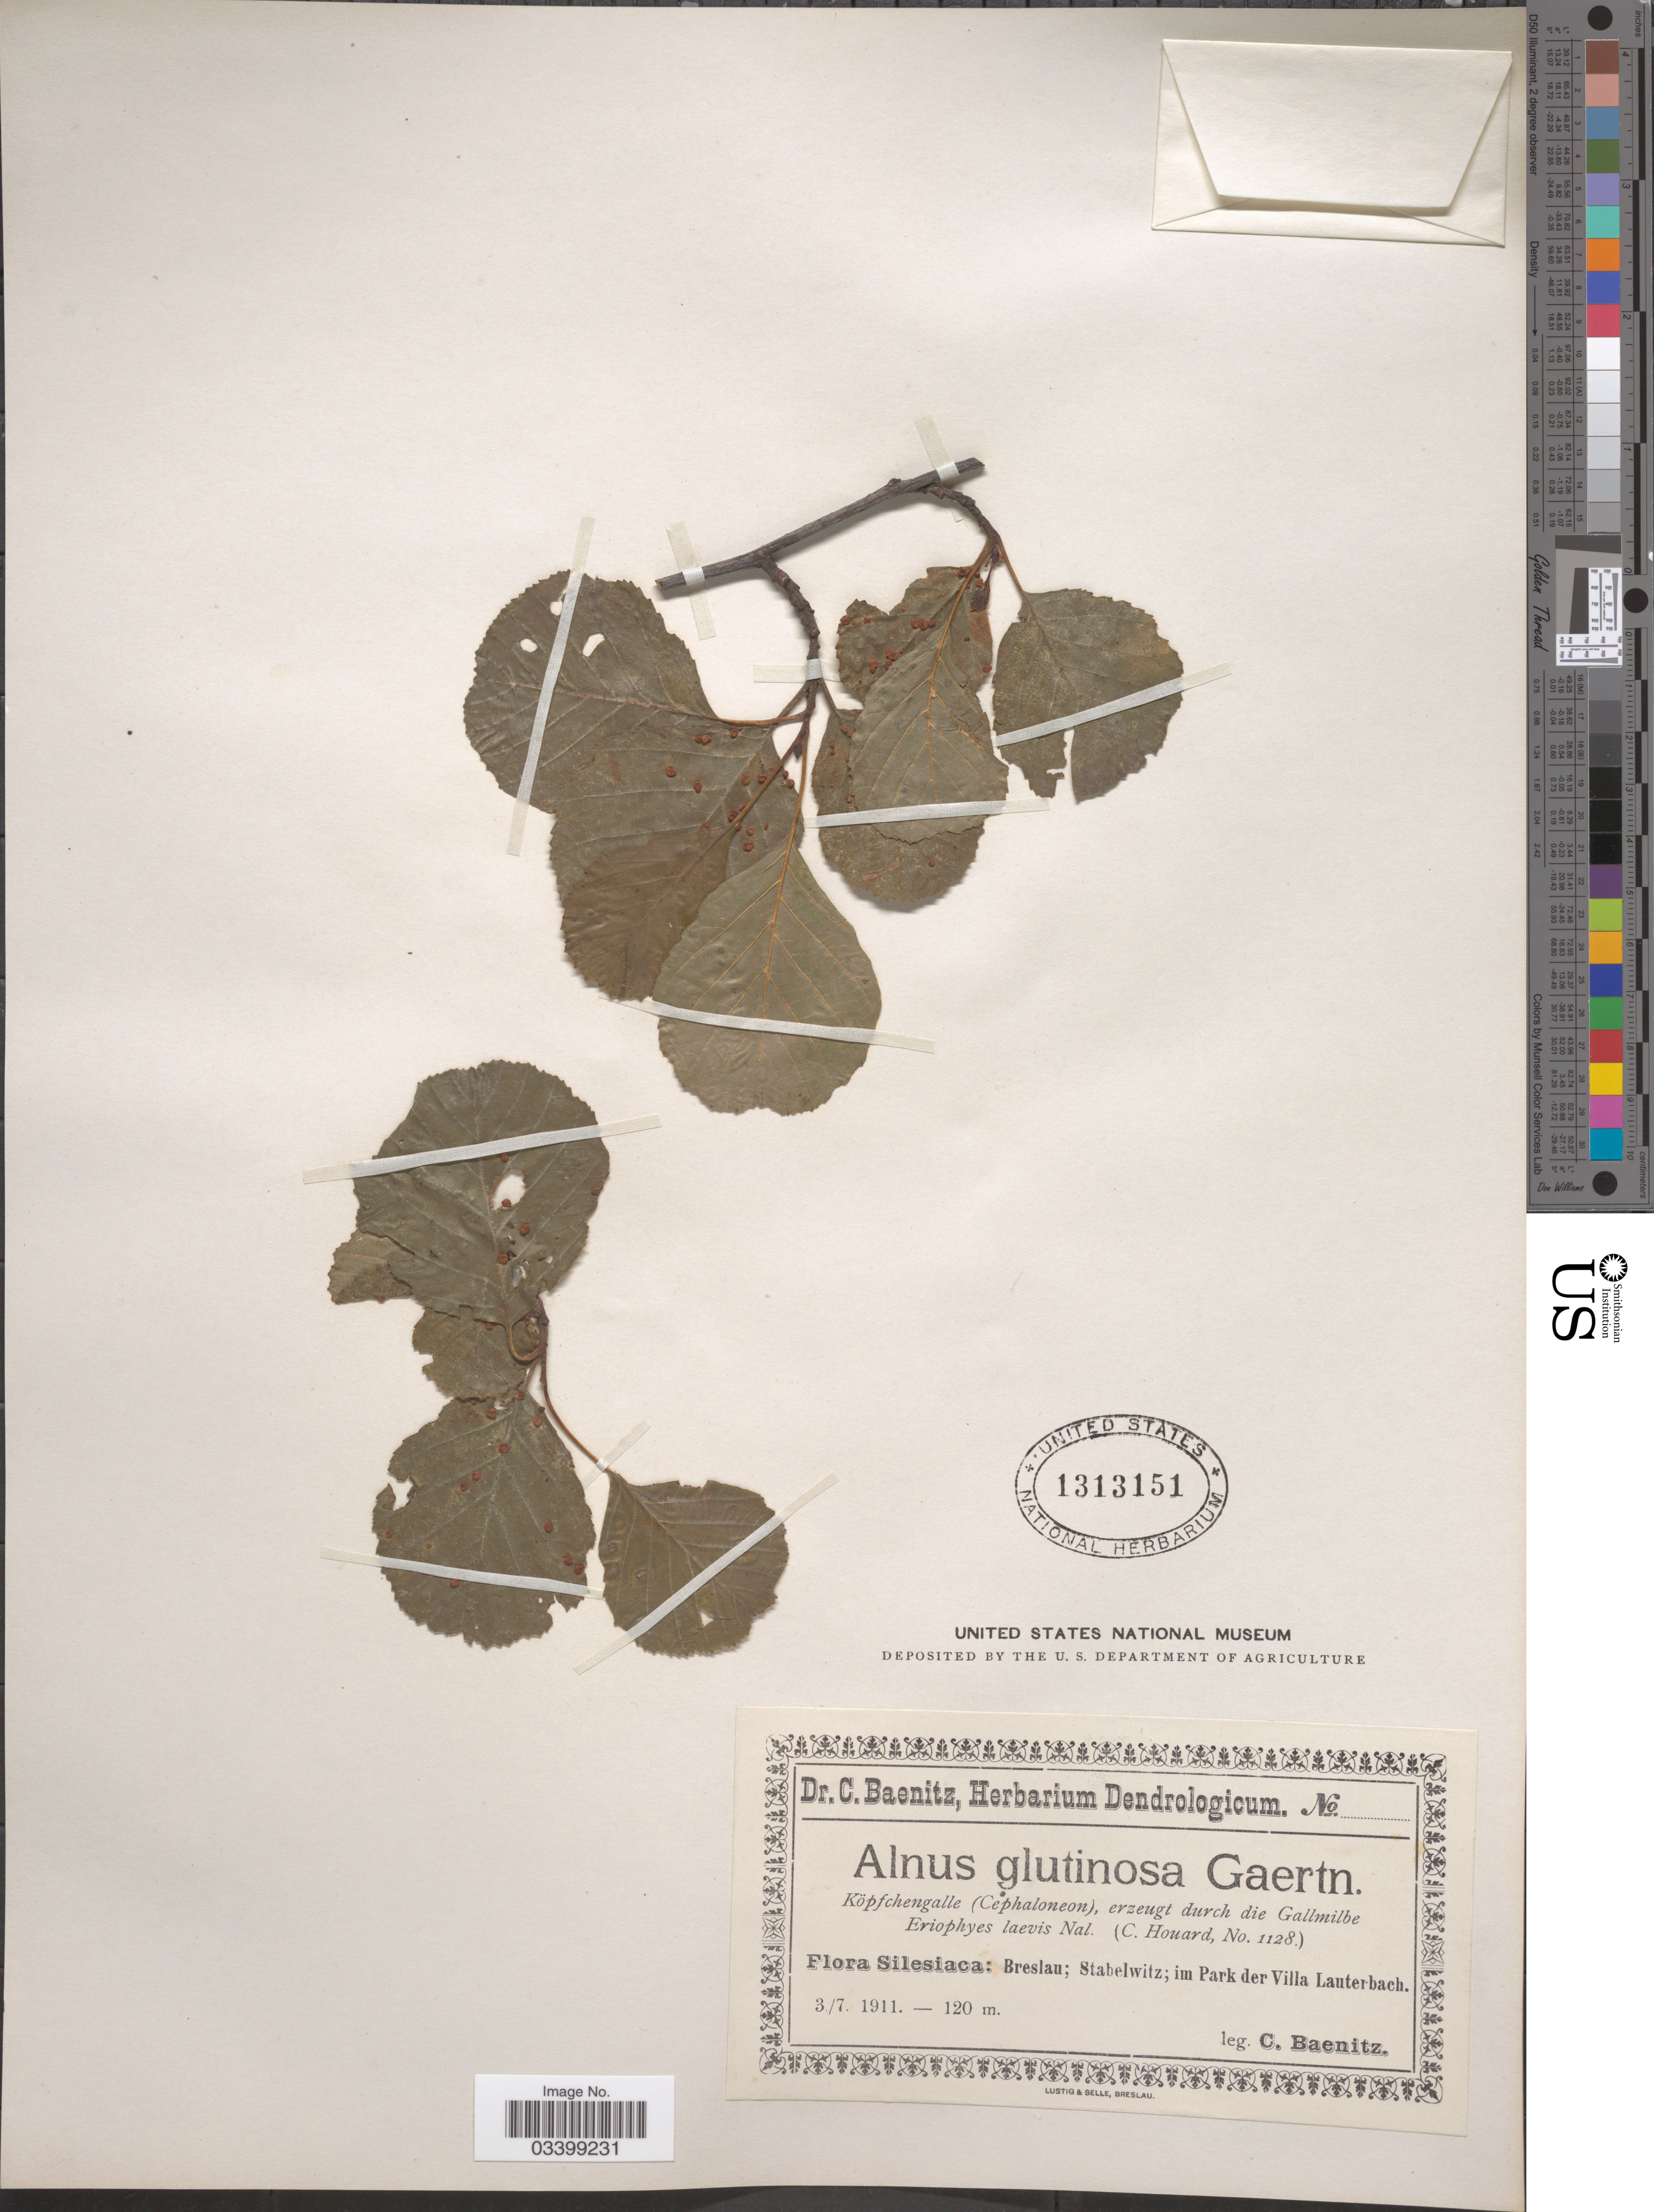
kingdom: Plantae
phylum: Tracheophyta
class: Magnoliopsida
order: Fagales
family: Betulaceae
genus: Alnus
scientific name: Alnus glutinosa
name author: (L.) Gaertn.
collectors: C. G. Baenitz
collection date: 1911-07-03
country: Poland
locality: Silesiaca: Breslau; Stabelwitz; im Park der Villa Lauterbach.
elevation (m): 120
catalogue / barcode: US 1313151